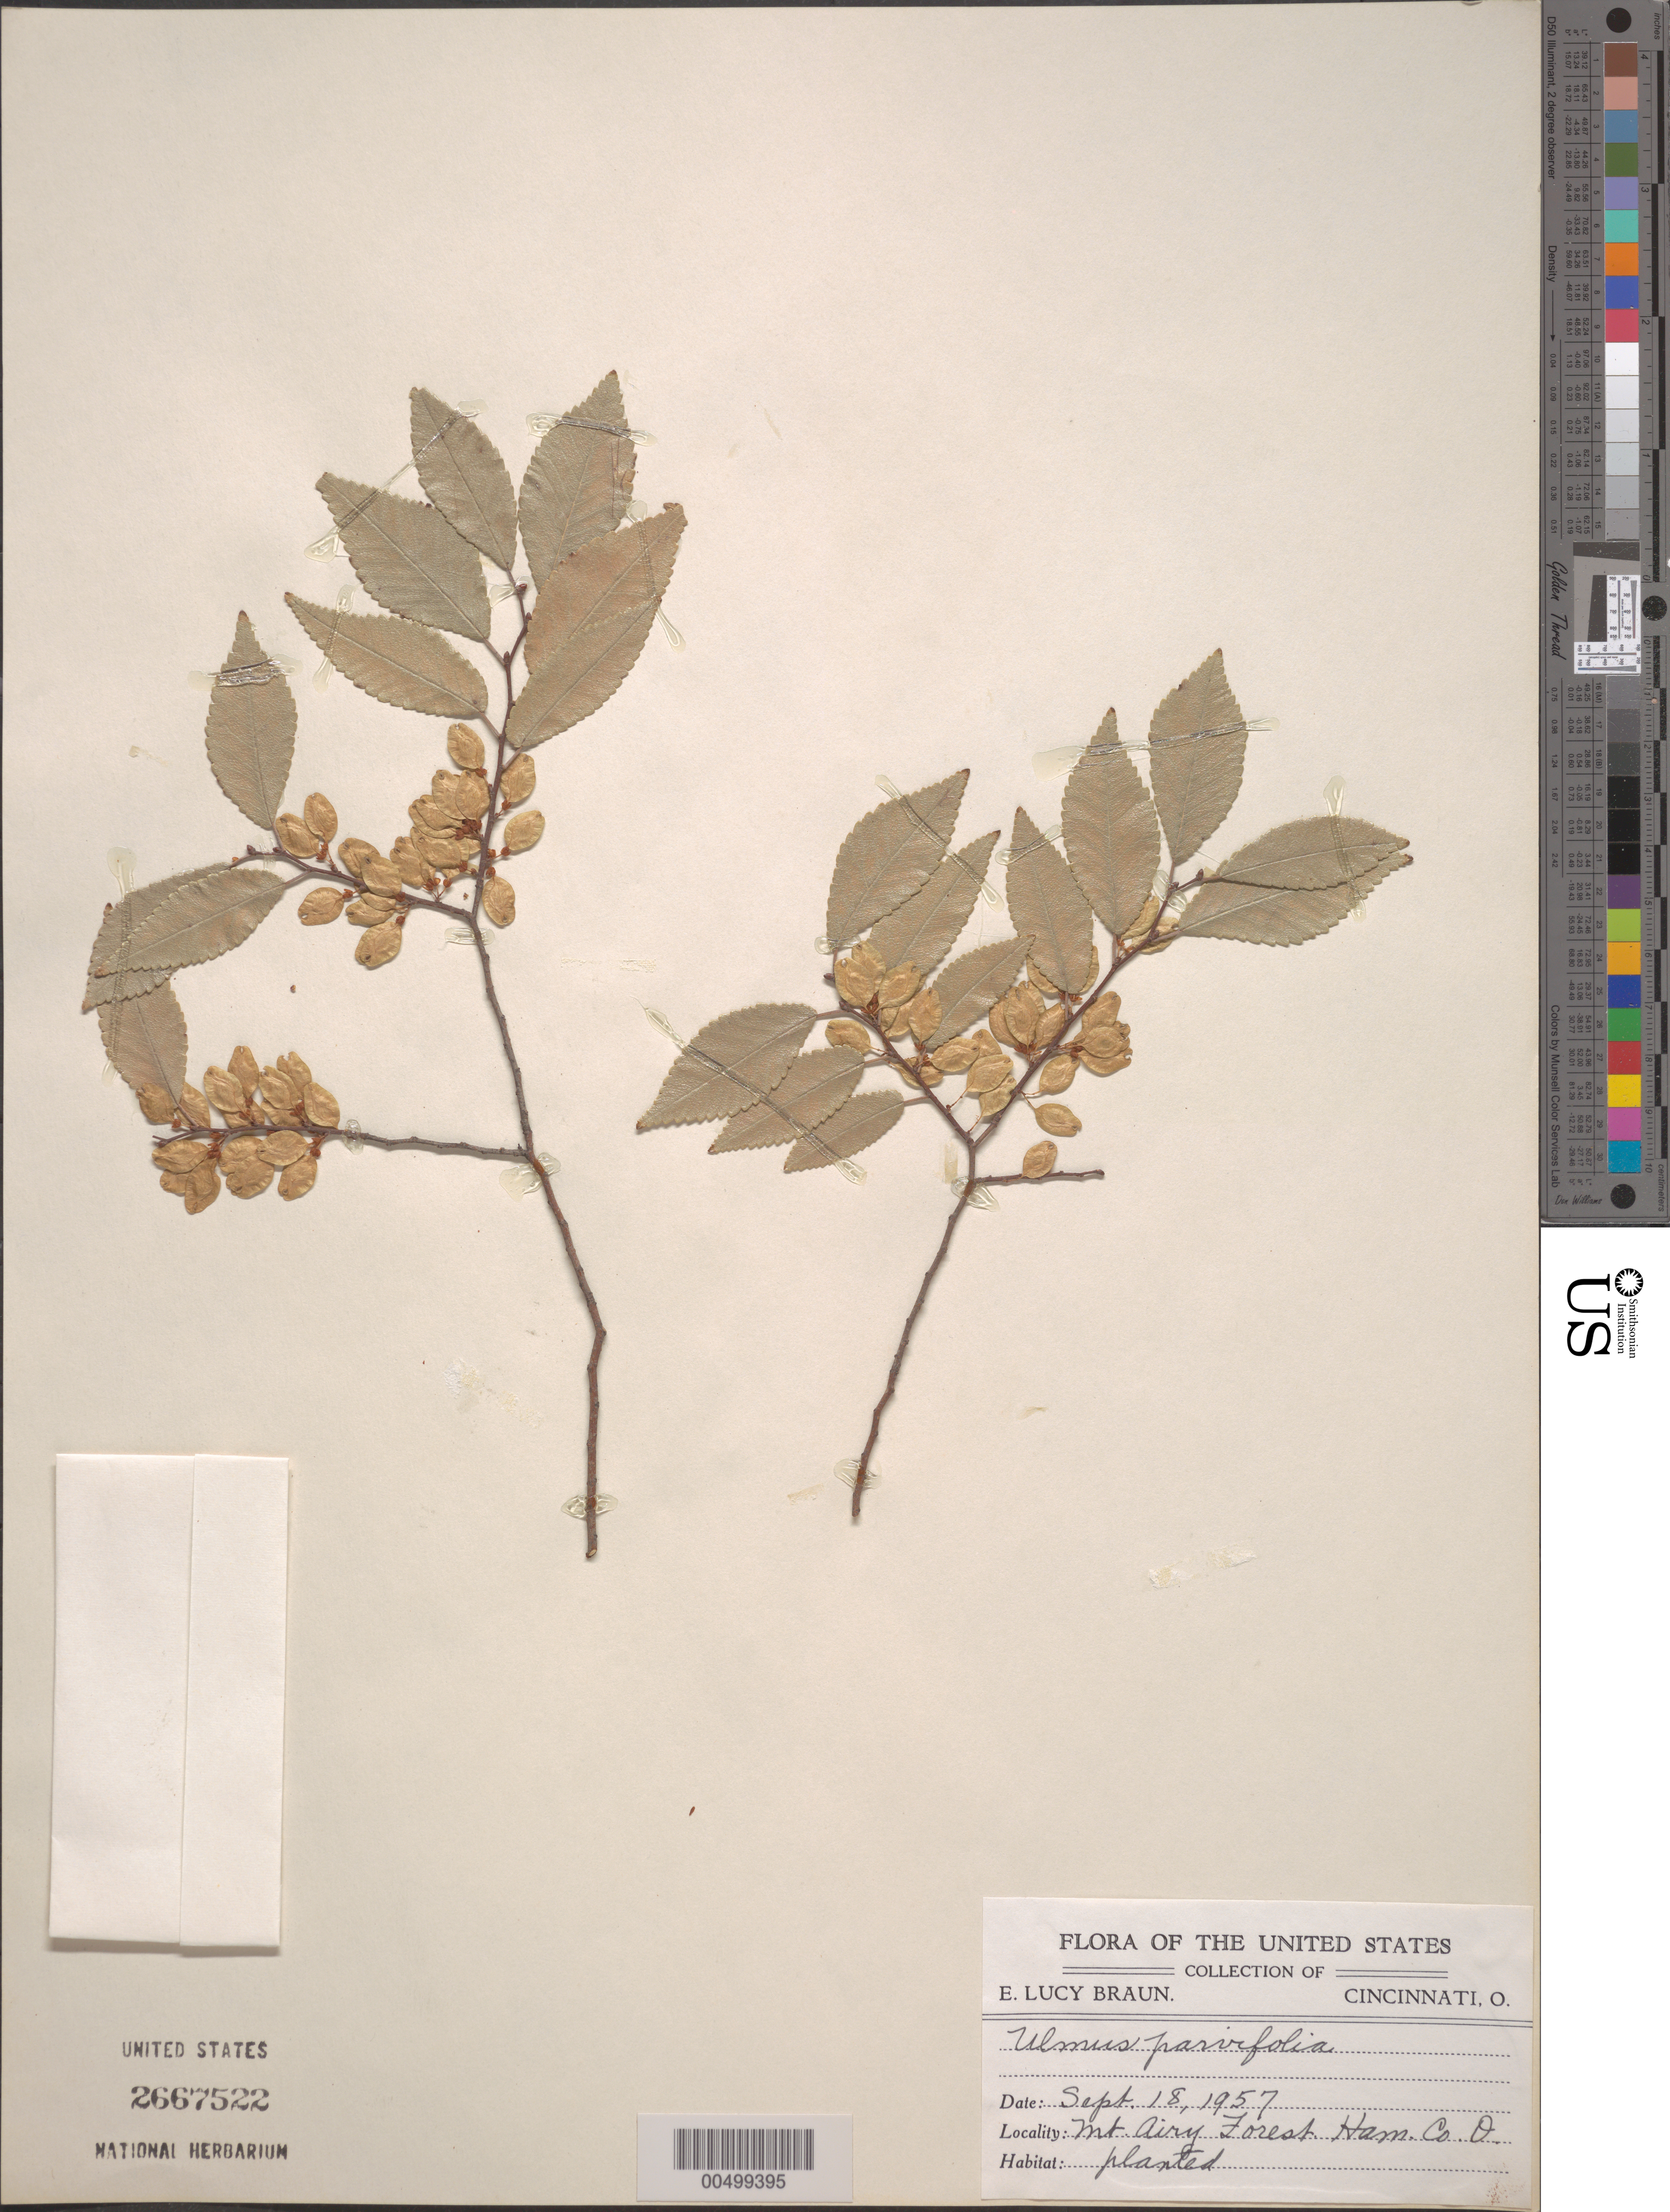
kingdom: Plantae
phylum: Tracheophyta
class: Magnoliopsida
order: Rosales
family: Ulmaceae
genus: Ulmus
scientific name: Ulmus parvifolia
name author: Jacq.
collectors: E. L. Braun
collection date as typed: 18 Sep 1957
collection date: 1957-09-18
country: United States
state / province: Ohio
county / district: Hamilton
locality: Mount Airy Forest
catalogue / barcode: US 2667522